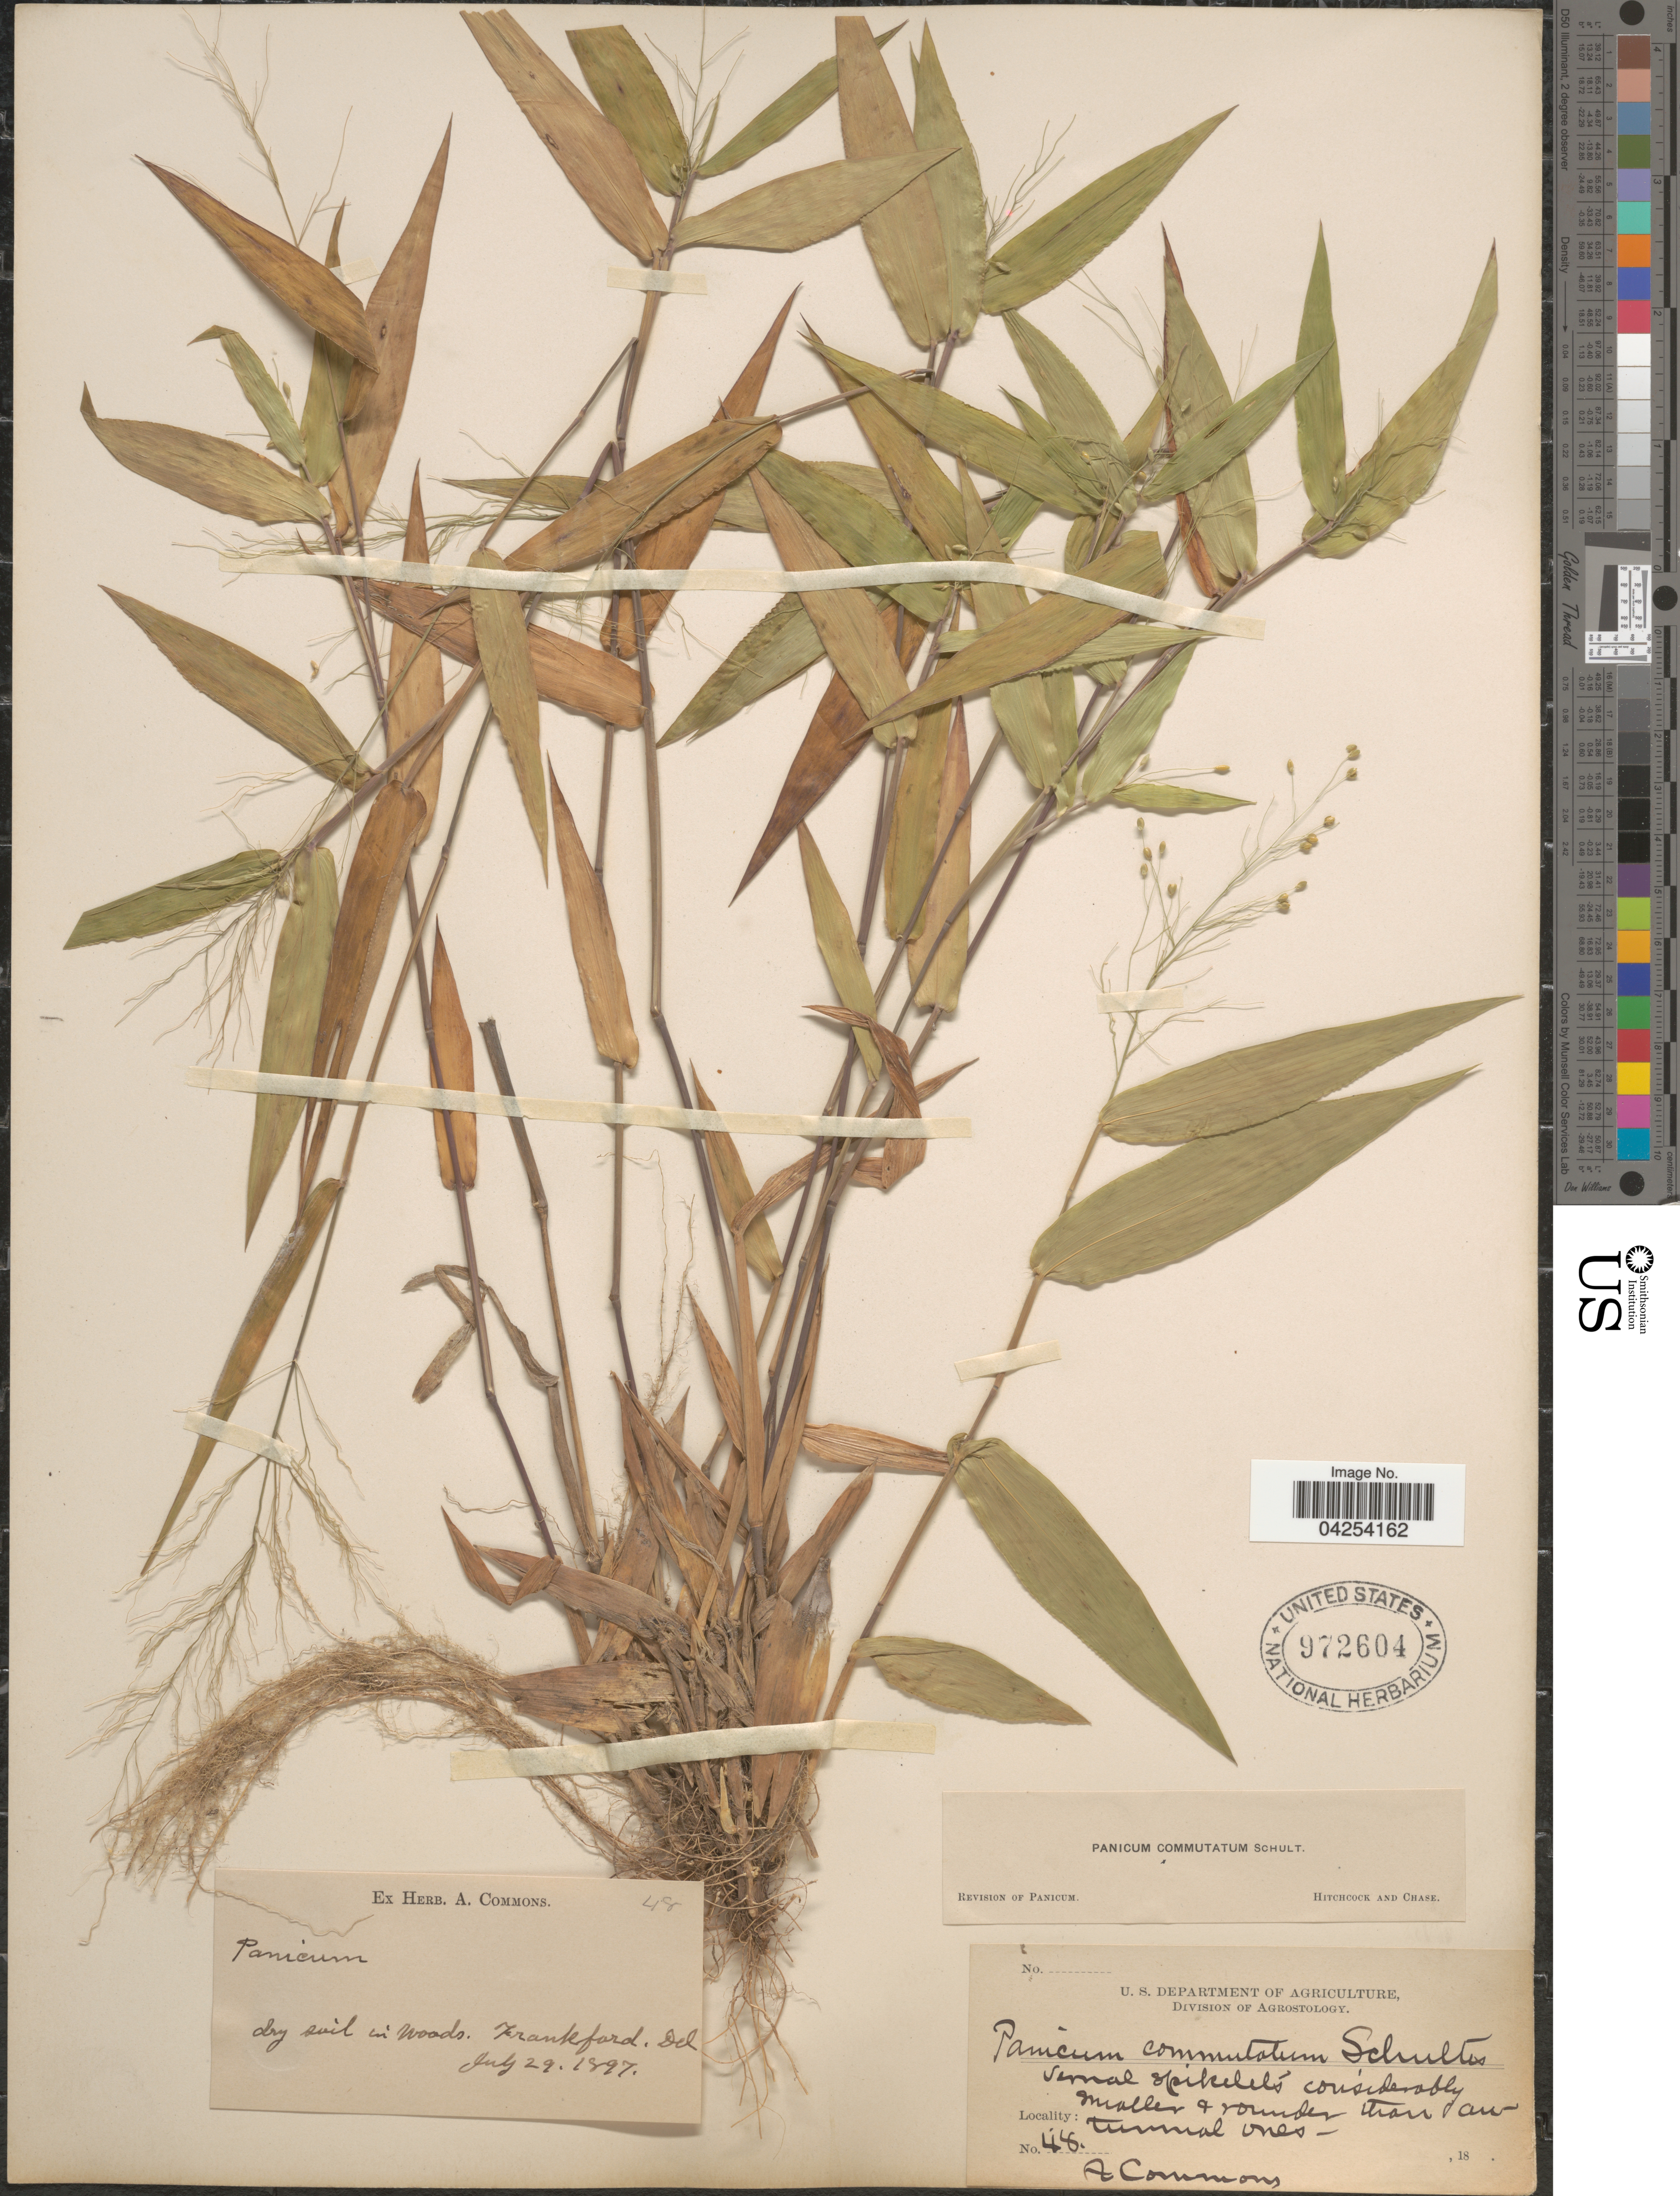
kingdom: Plantae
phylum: Tracheophyta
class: Liliopsida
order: Poales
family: Poaceae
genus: Dichanthelium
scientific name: Dichanthelium commutatum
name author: (Schult.) Gould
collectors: A. Commons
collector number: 48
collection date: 1897-07-29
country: United States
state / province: Delaware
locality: Dry soil in woods. Frankford.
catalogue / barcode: US 972604